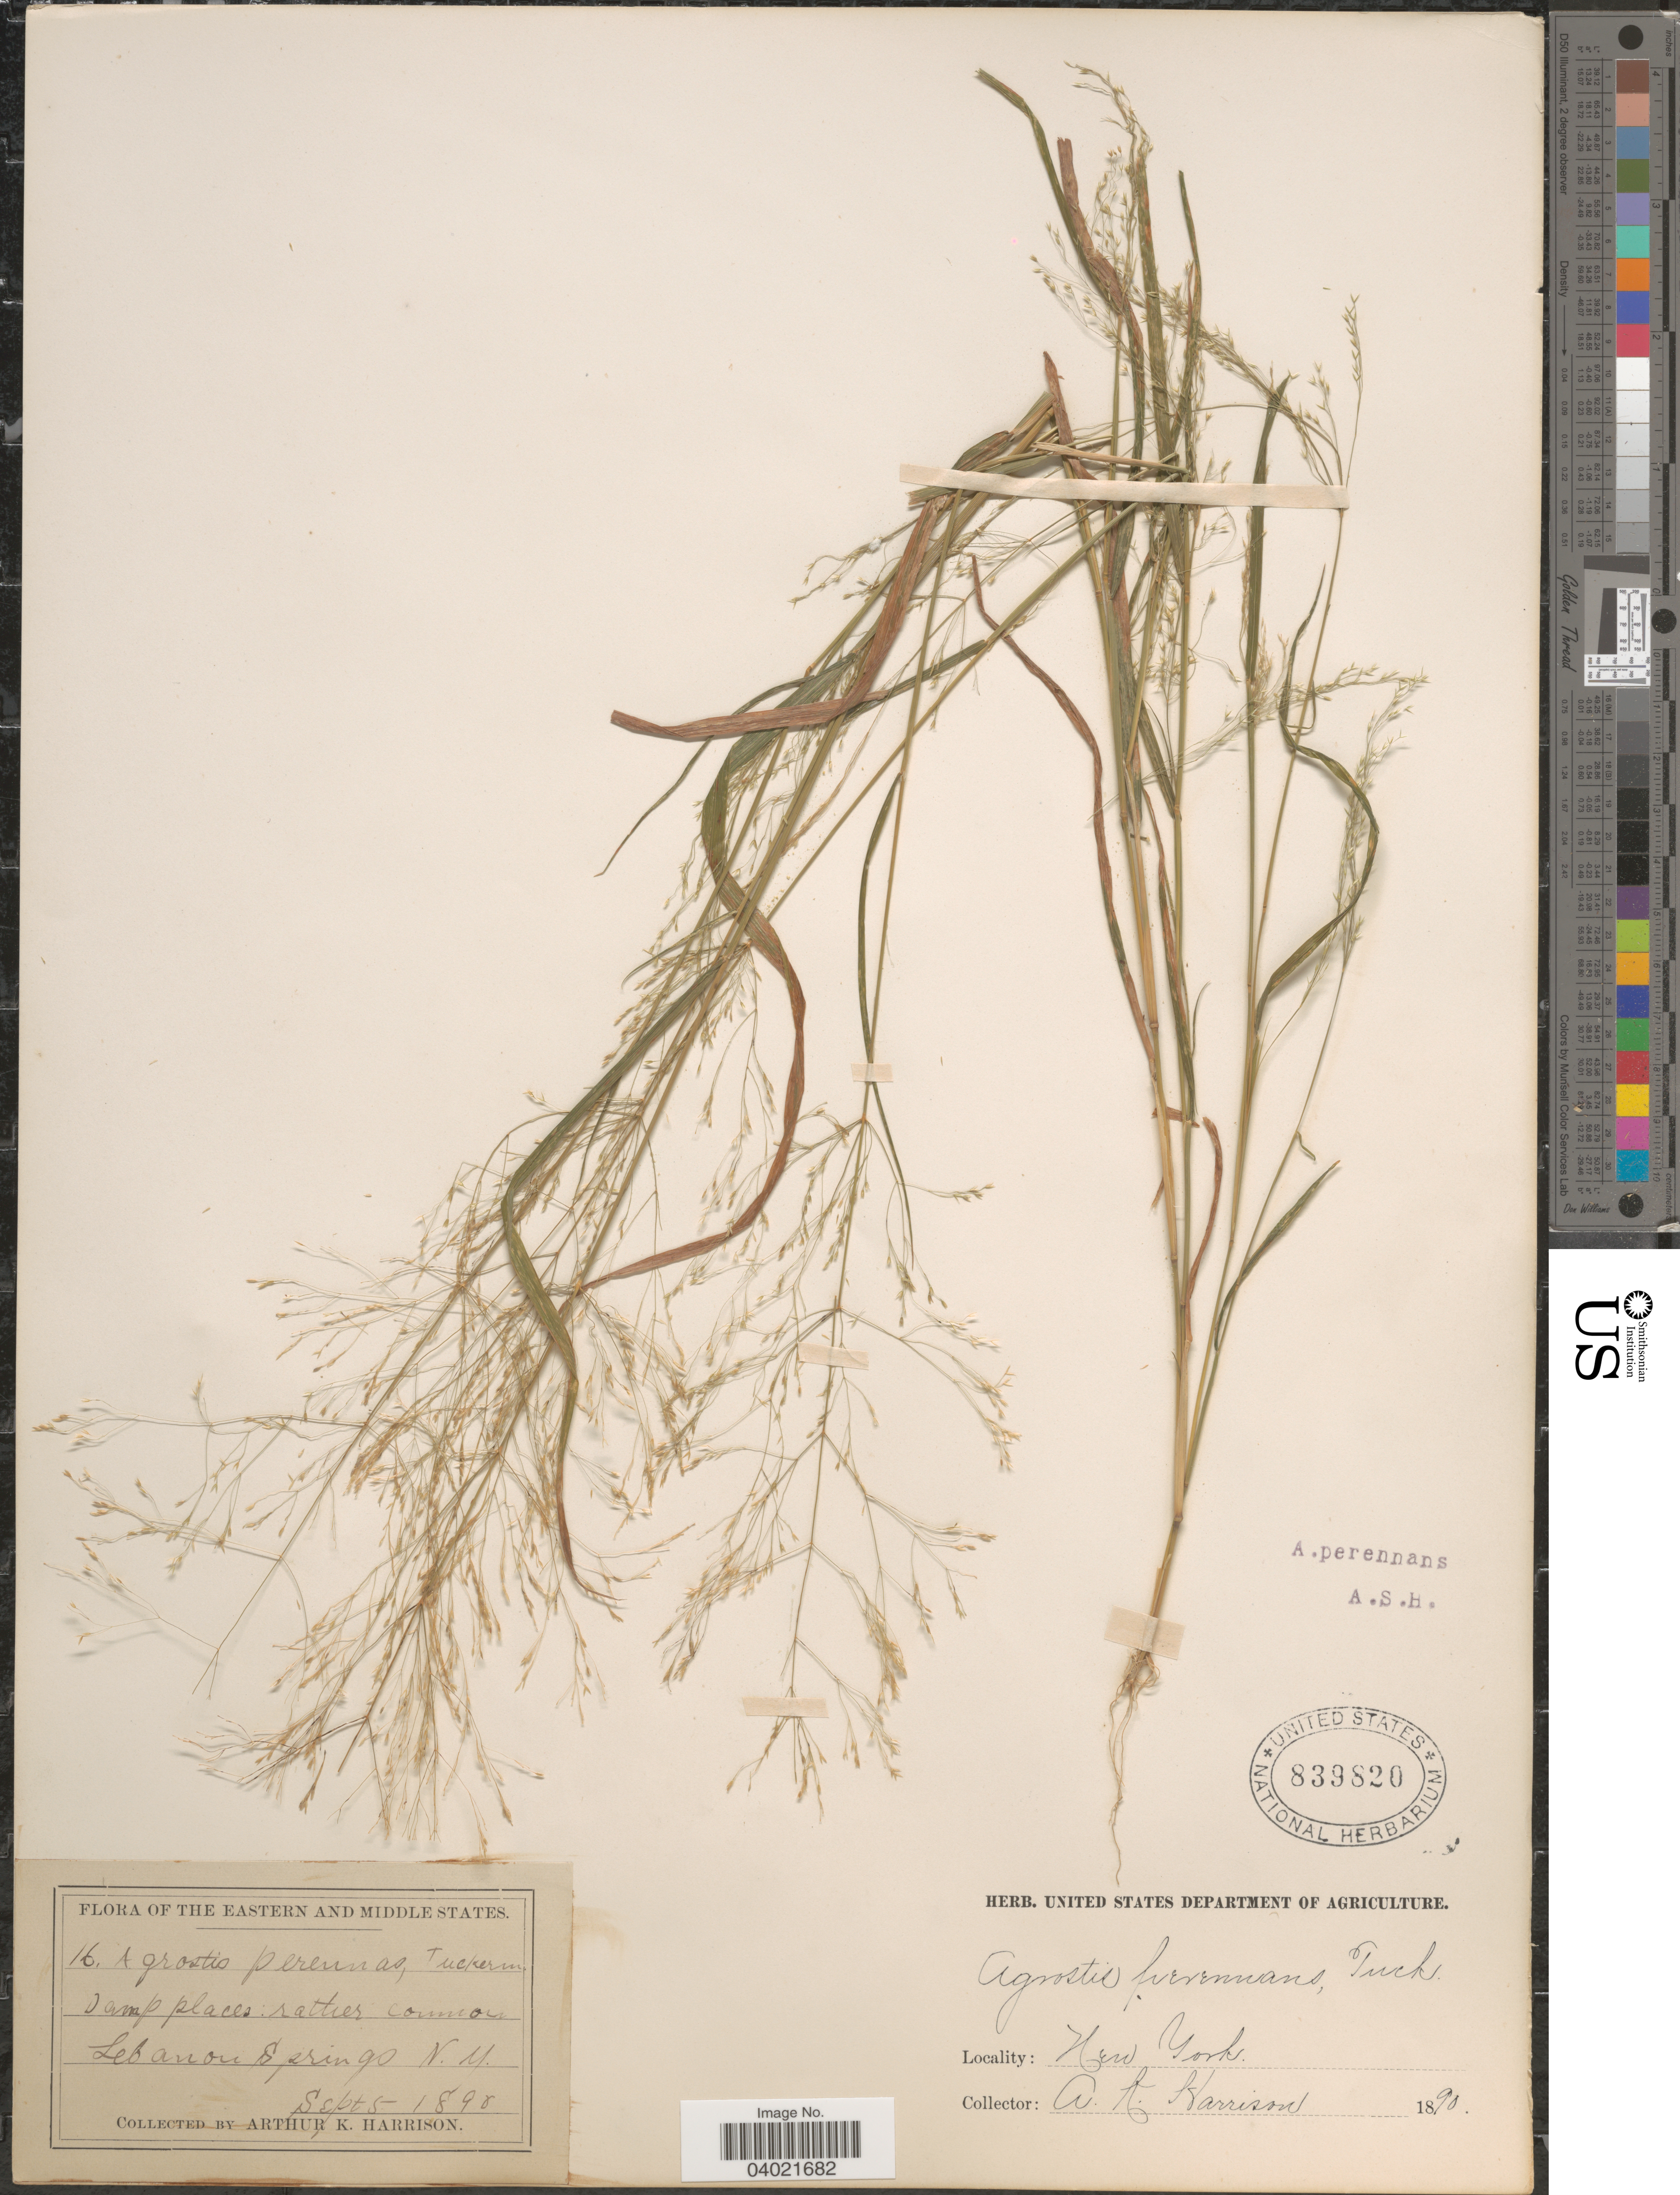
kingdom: Plantae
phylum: Tracheophyta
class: Liliopsida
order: Poales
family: Poaceae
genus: Agrostis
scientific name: Agrostis perennans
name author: (Walter) Tuck.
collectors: A. K. Harrison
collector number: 16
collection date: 1890-09-05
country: United States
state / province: New York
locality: Eastern and Middle States. Lebanon Springs.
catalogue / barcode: US 839820